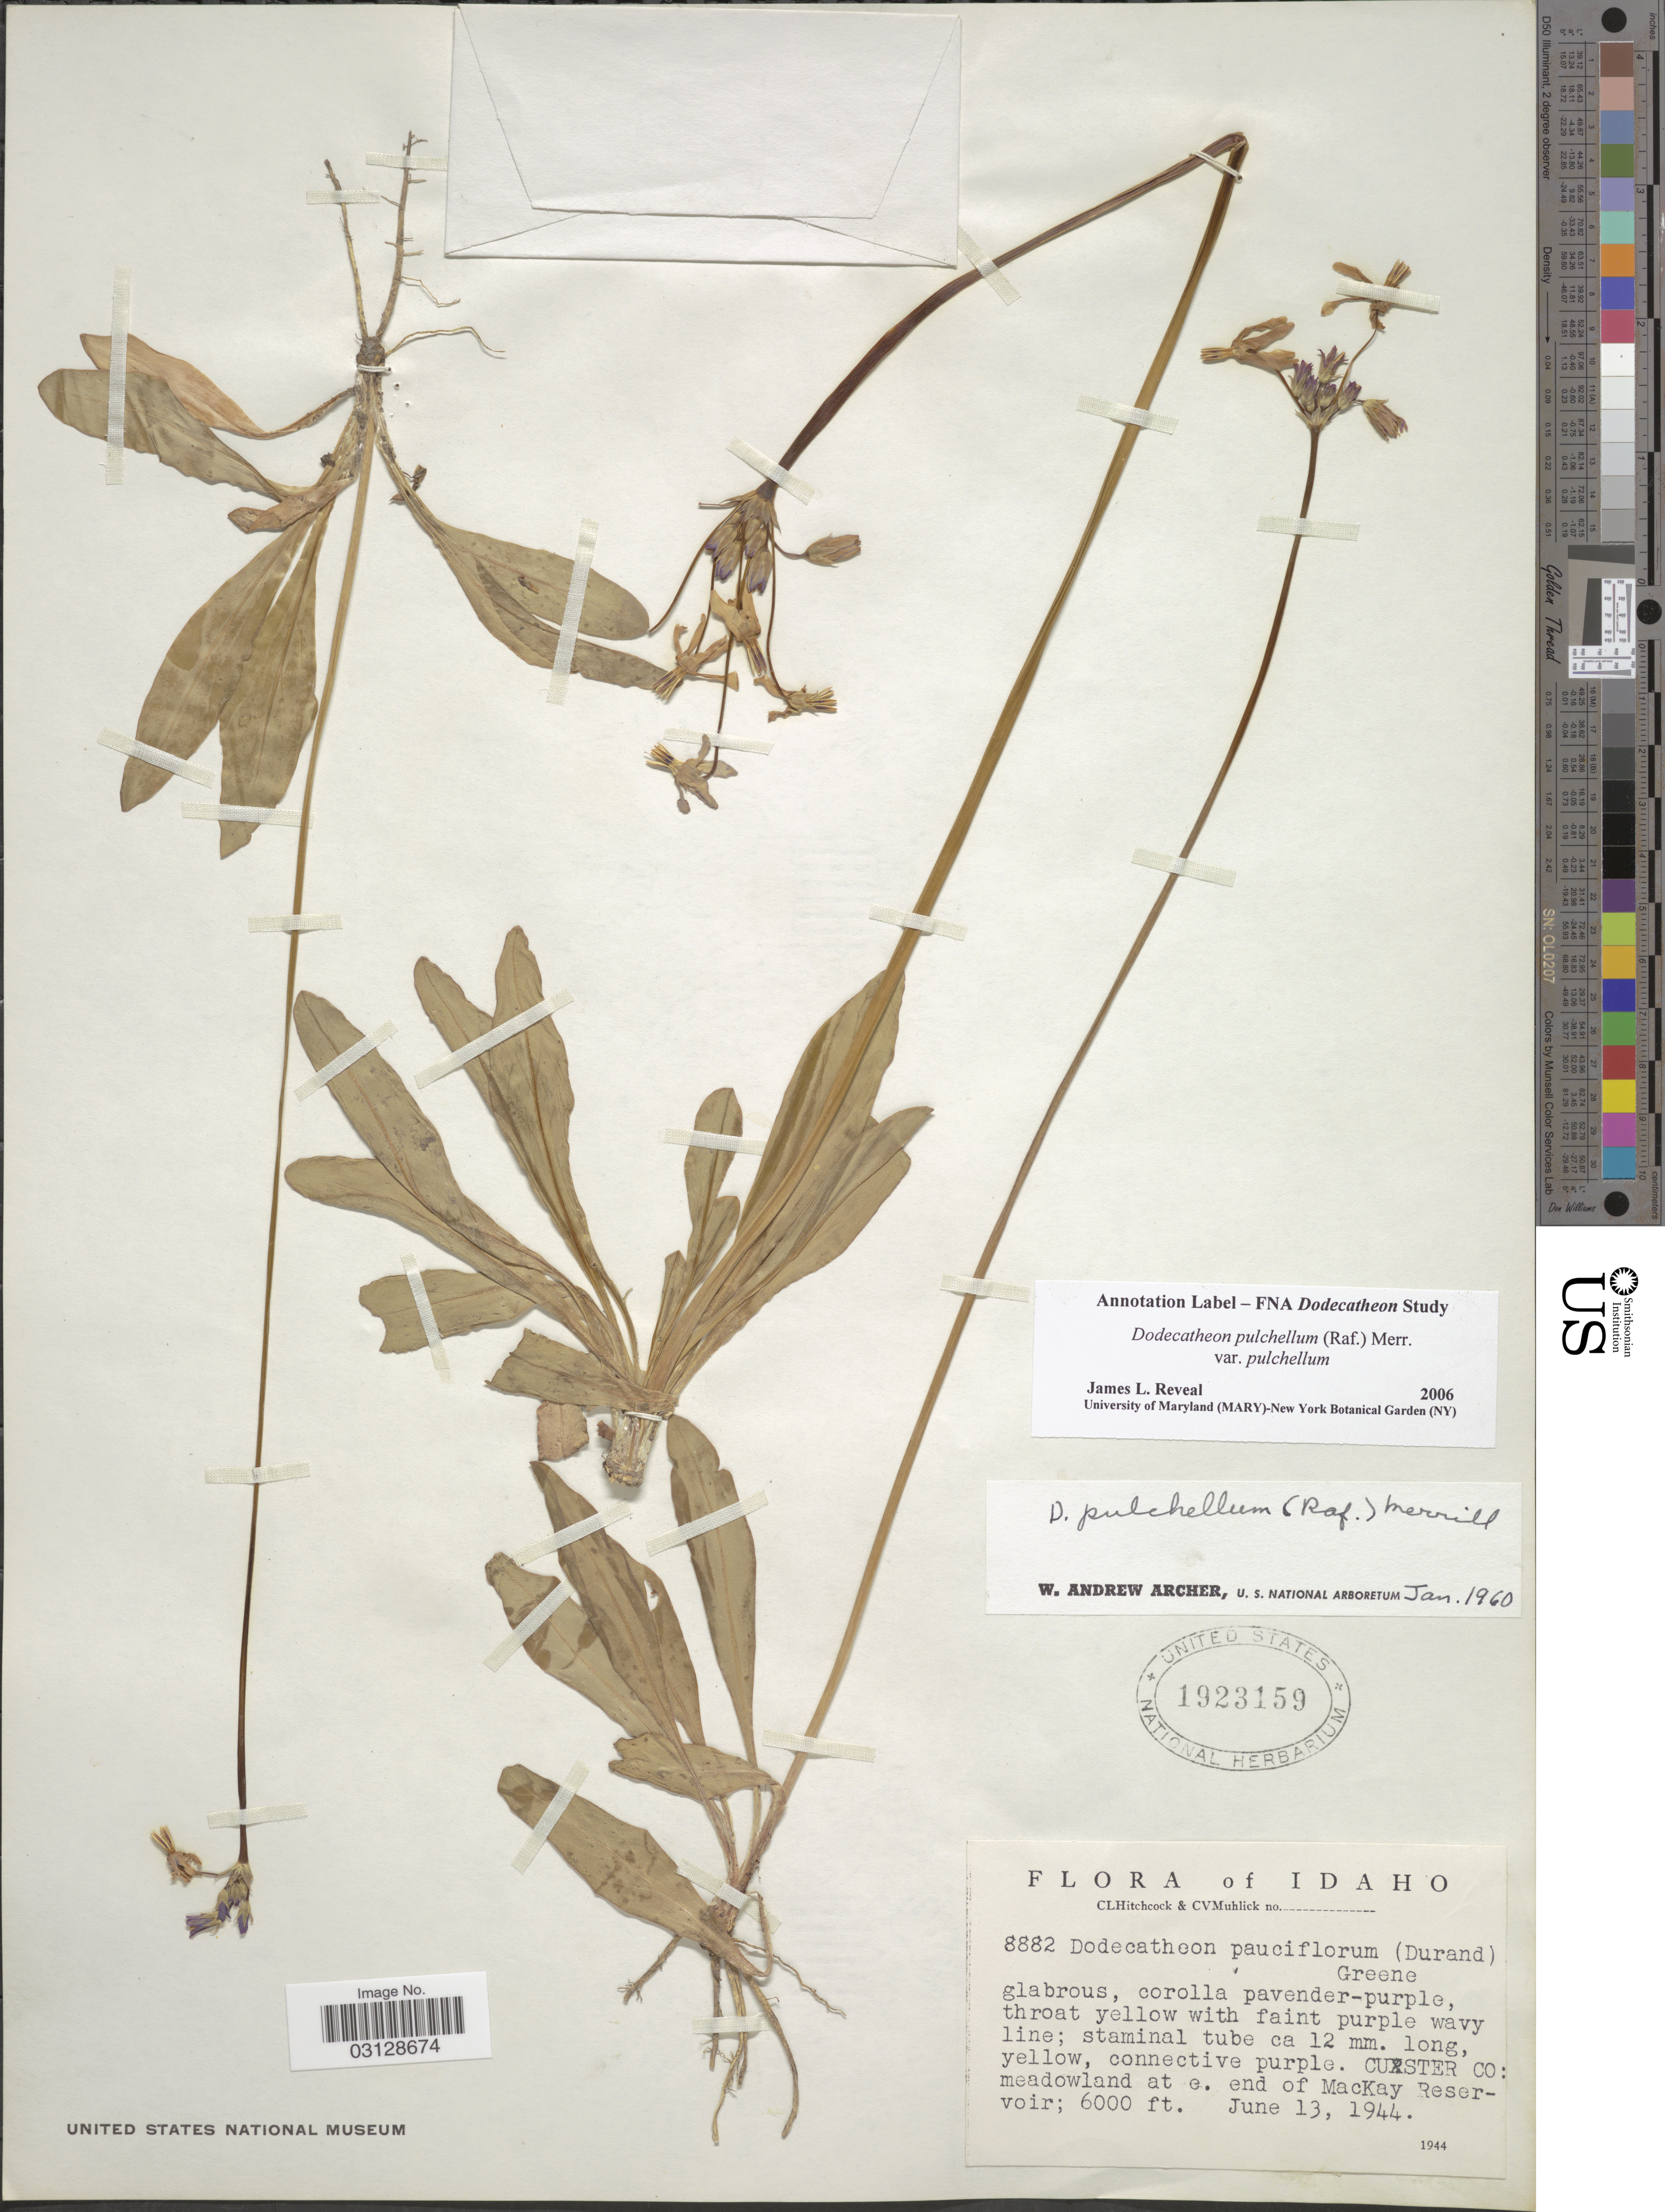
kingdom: Plantae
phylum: Tracheophyta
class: Magnoliopsida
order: Ericales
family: Primulaceae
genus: Dodecatheon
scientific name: Dodecatheon pulchellum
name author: (Raf.) Merr.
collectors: C. L. Hitchcock & C. V. Muhlick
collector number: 8882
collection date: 1944-06-13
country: United States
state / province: Idaho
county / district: Custer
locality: meadowland at e. end of MacKay Reservoir.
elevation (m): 1829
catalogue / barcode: US 1923159